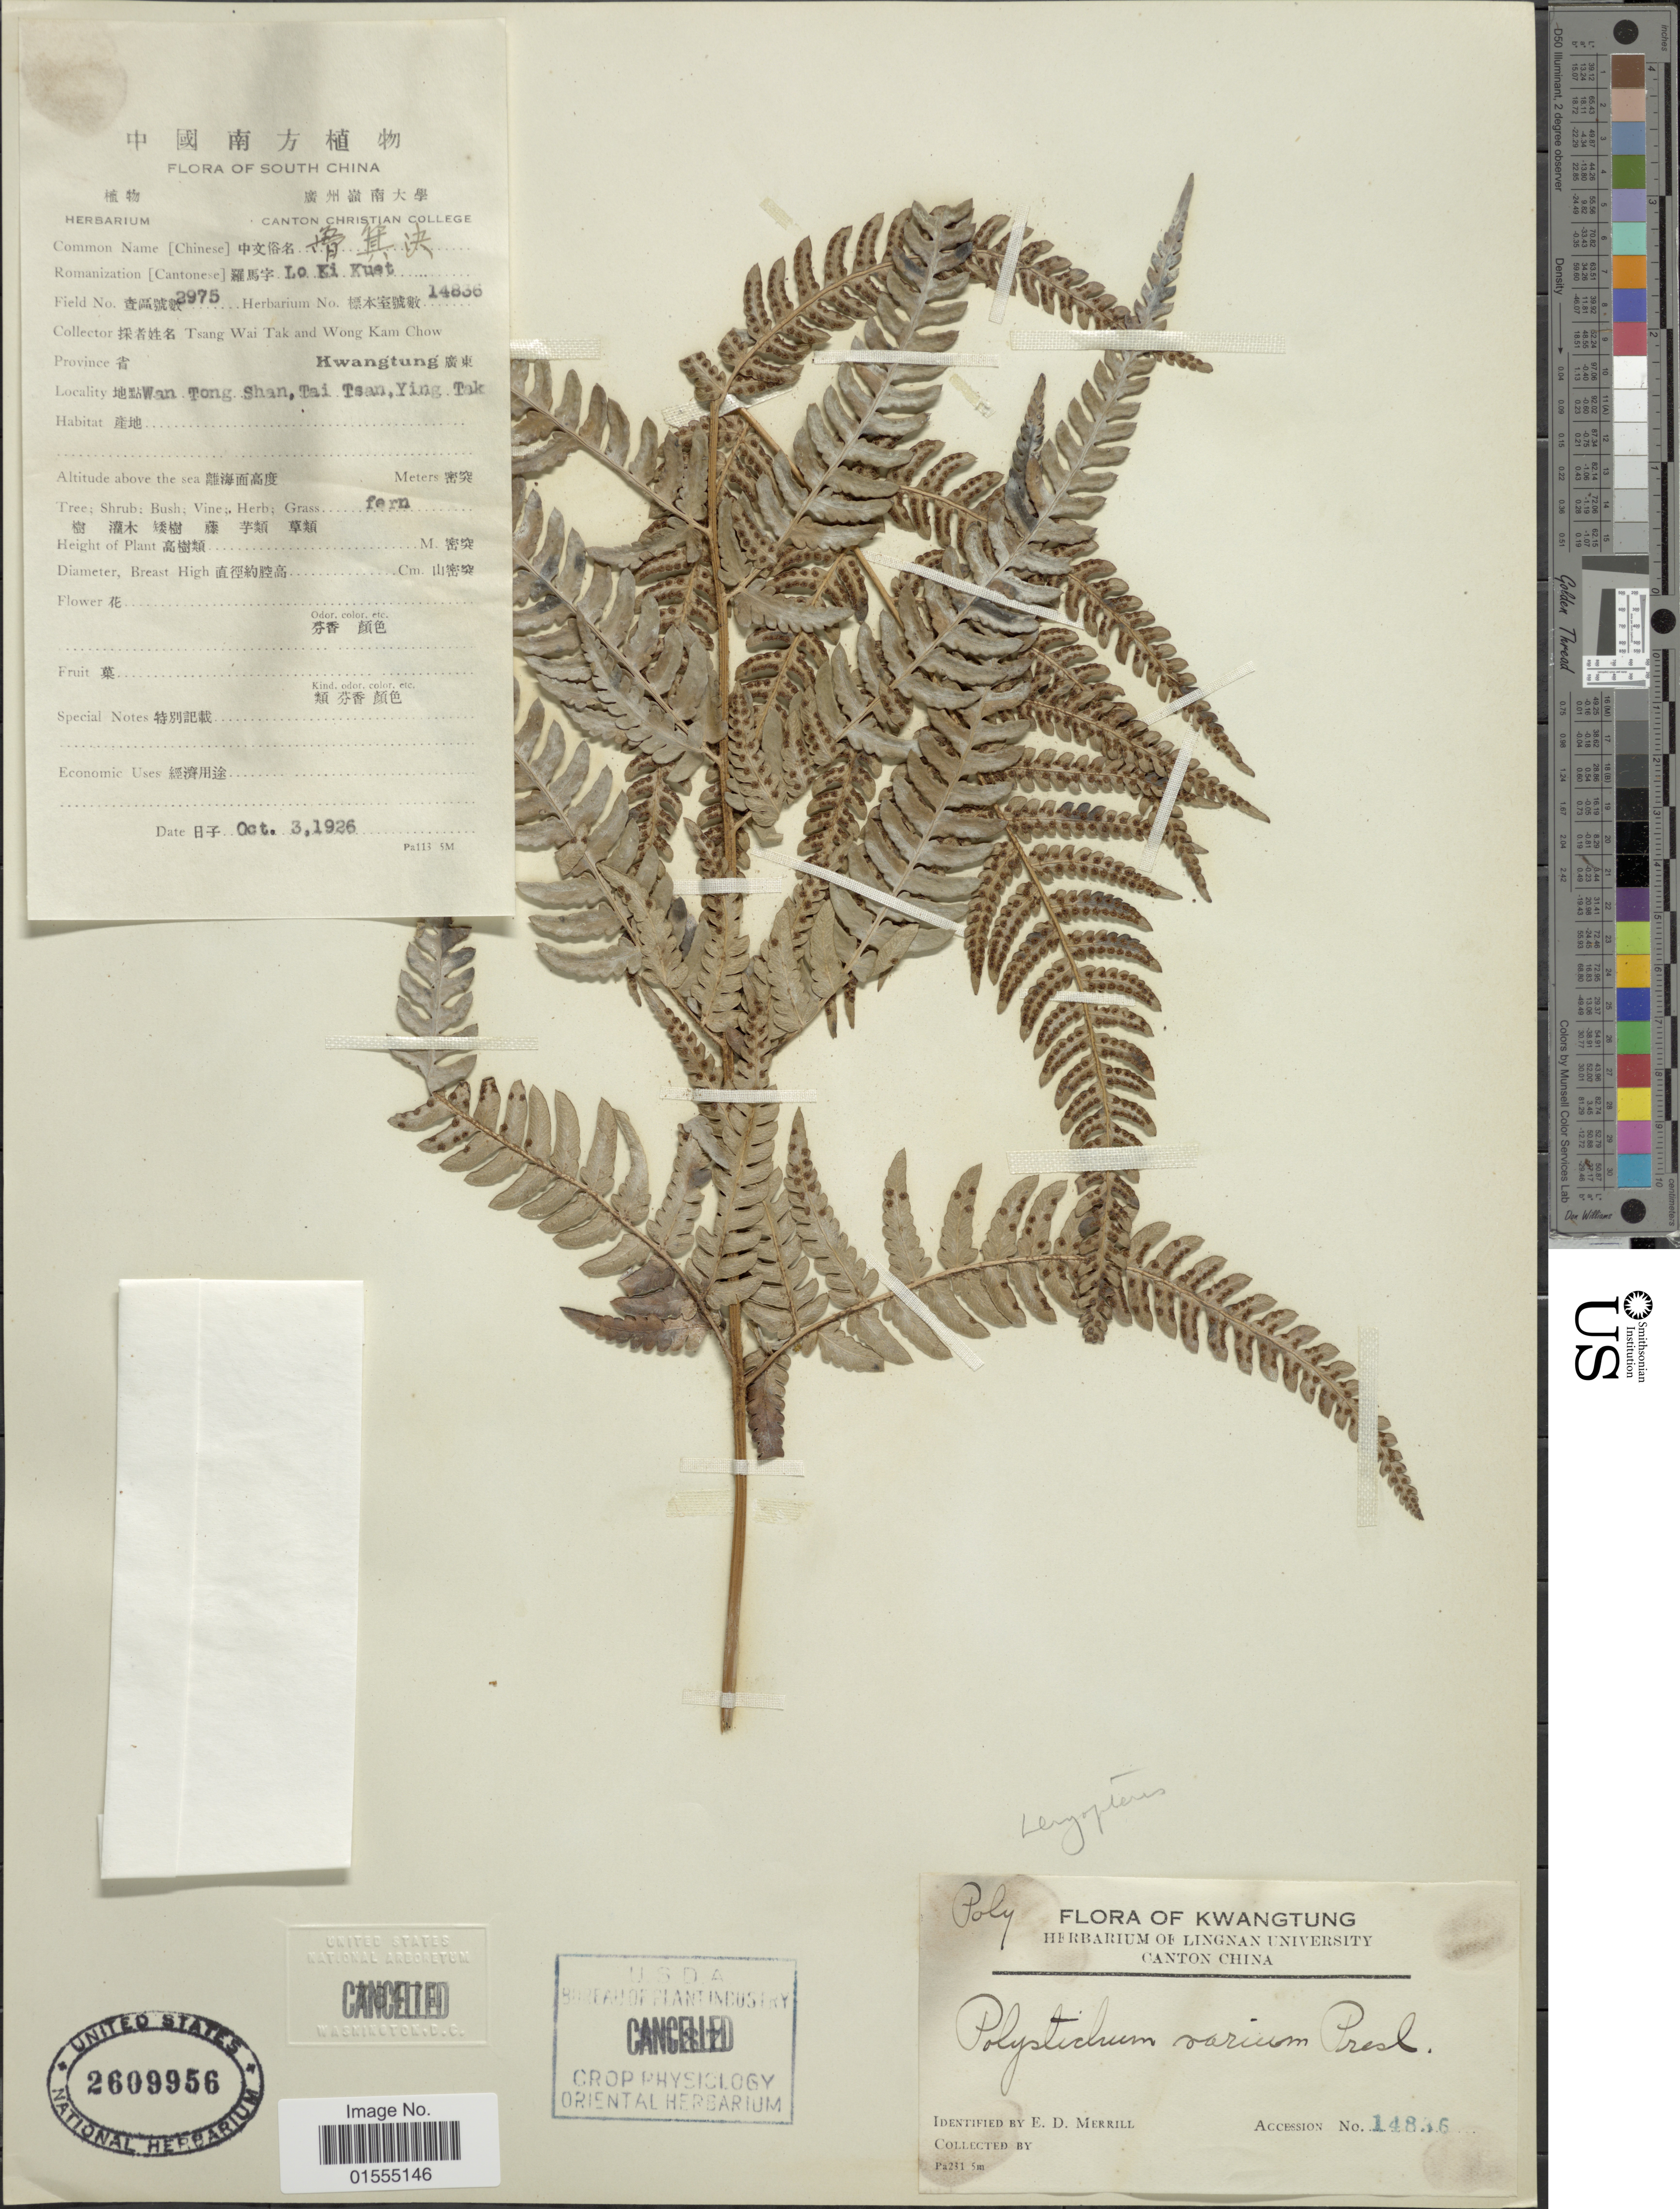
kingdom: Plantae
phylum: Tracheophyta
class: Polypodiopsida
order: Polypodiales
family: Dryopteridaceae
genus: Dryopteris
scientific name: Dryopteris varia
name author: (L.) Kuntze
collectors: W. T. Tsang & W. Chow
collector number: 2975/14836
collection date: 1926-10-03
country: China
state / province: Guangdong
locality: Kwangtung, Wan Tong Shan, Tai Waan, ying Tak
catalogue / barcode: US 2609956